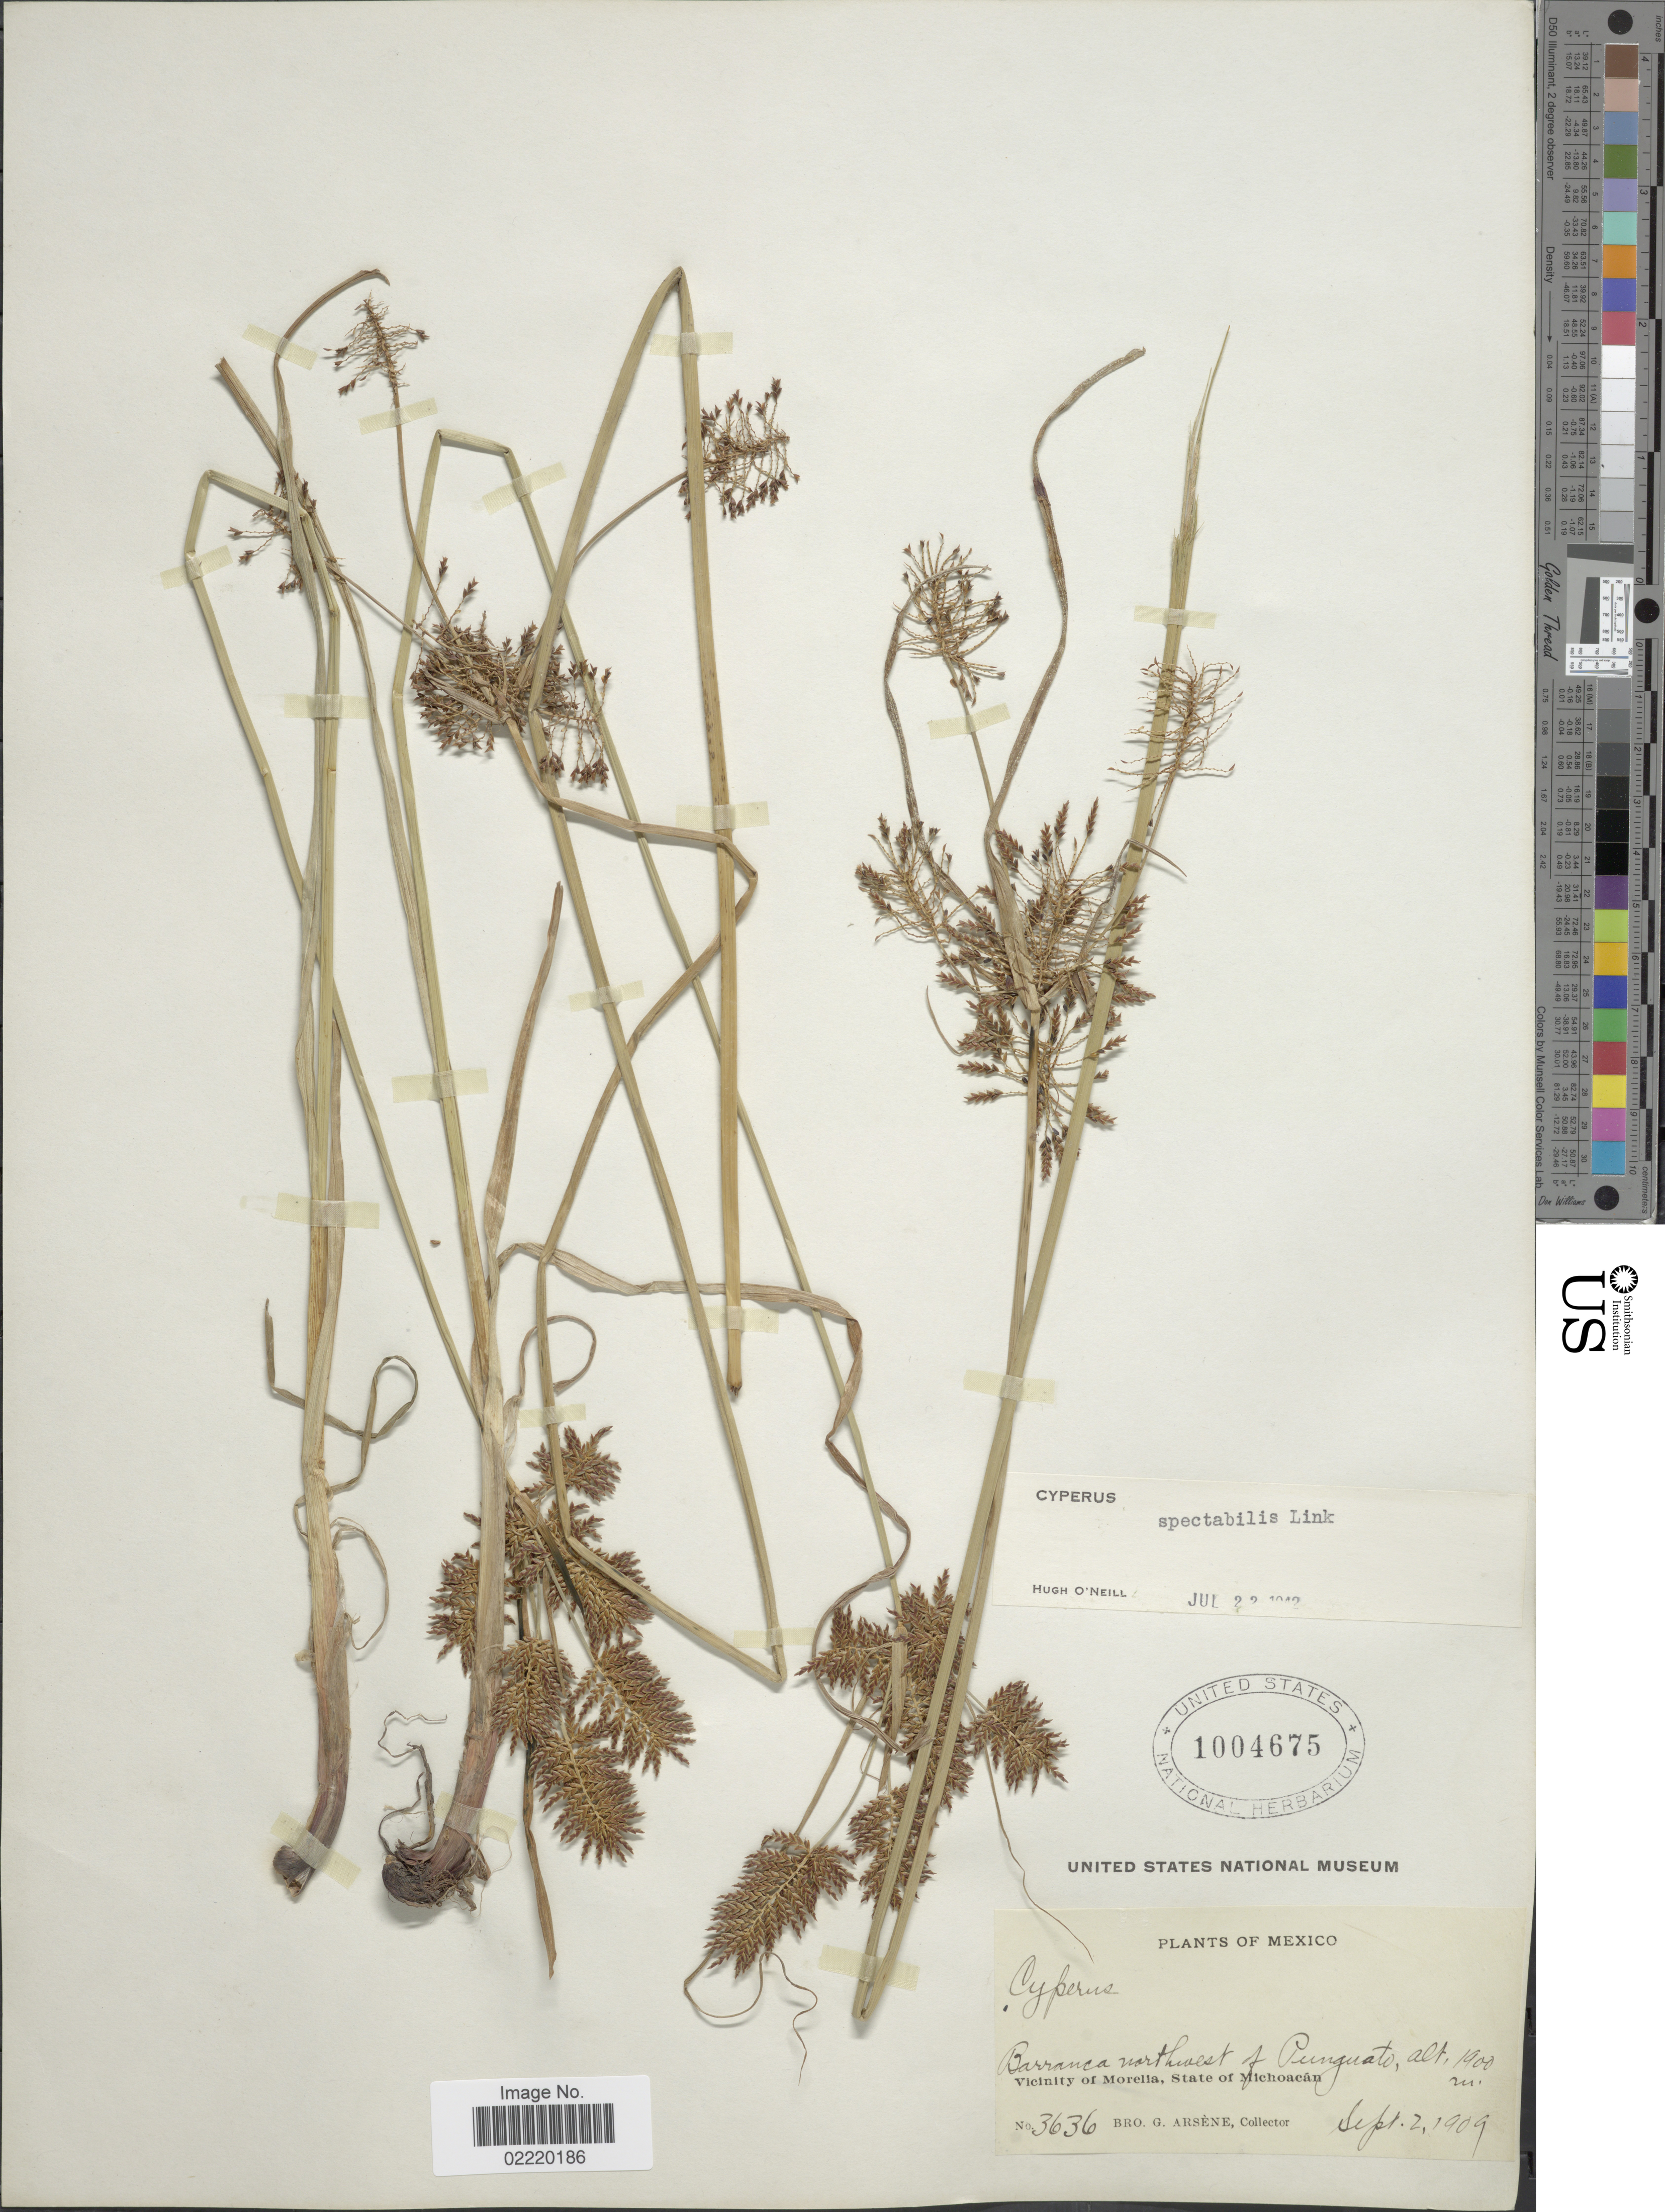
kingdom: Plantae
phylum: Tracheophyta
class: Liliopsida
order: Poales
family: Cyperaceae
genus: Cyperus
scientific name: Cyperus spectabilis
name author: Link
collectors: Bro. G. Arsène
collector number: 3636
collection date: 1909-09-02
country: Mexico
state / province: Michoacán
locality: Barranca northwest of Punguato, Vicinity of Morelia.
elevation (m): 1900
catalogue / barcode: US 1004675